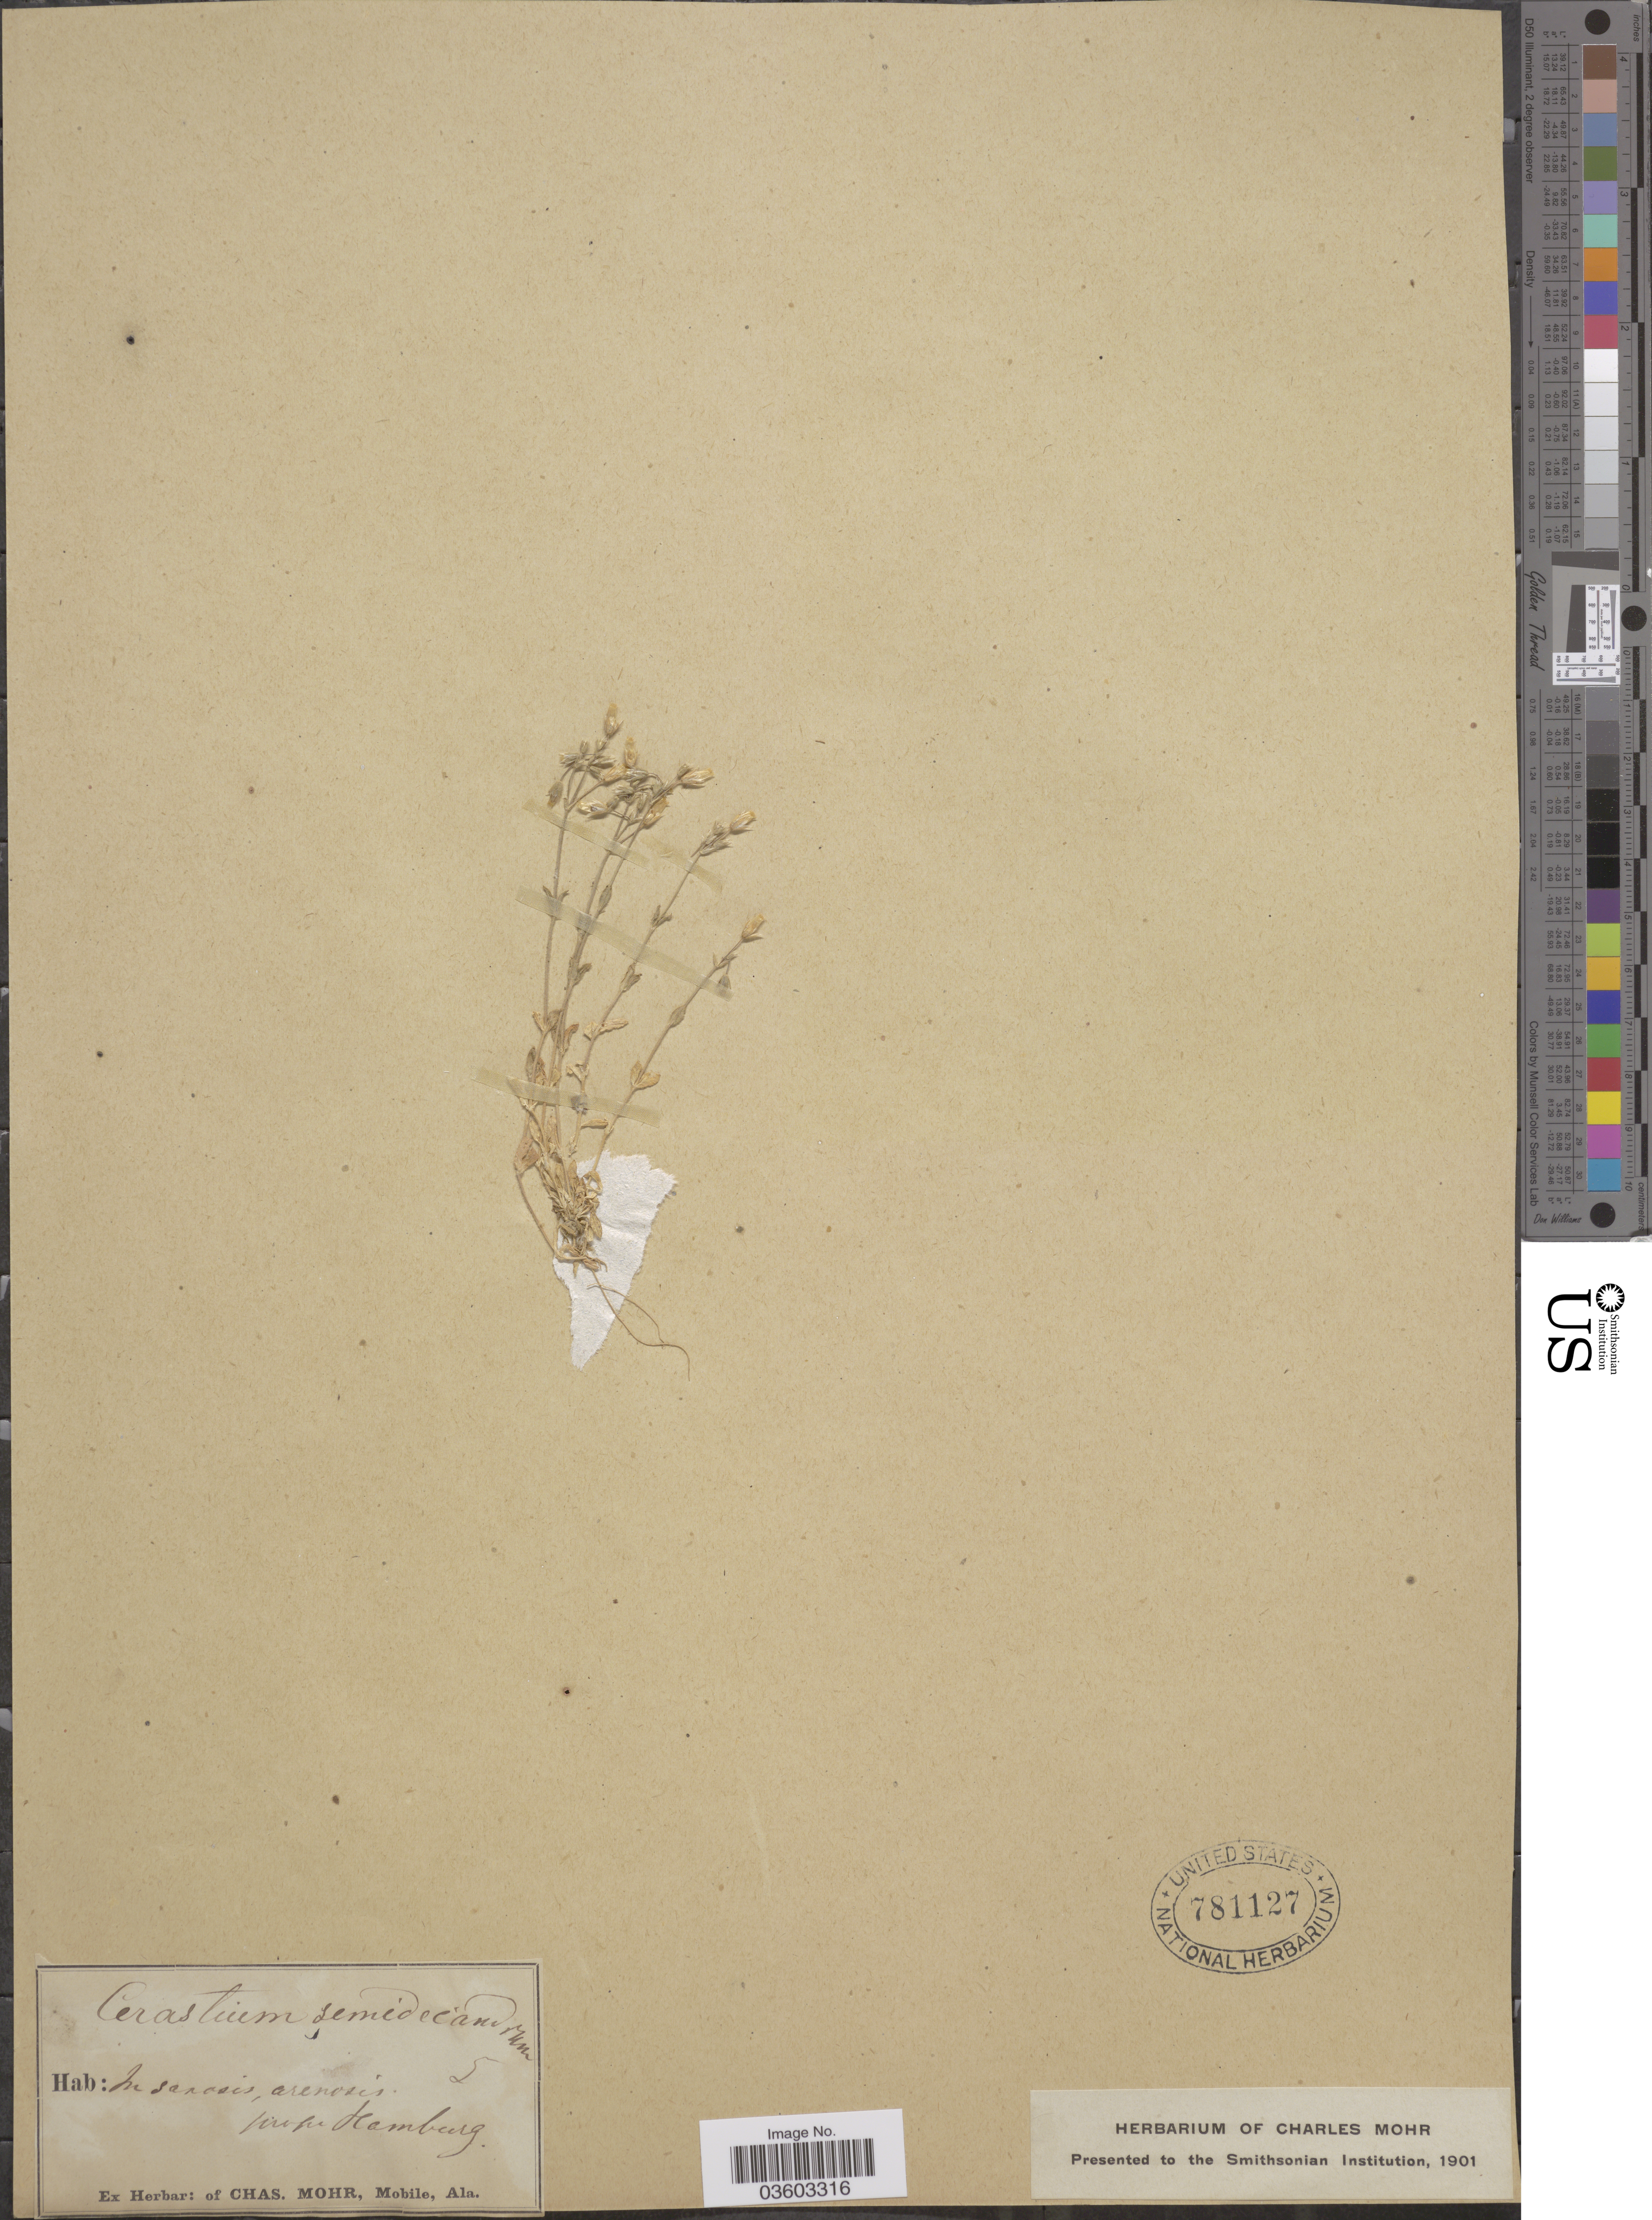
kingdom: Plantae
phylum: Tracheophyta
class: Magnoliopsida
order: Caryophyllales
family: Caryophyllaceae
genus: Cerastium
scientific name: Cerastium semidecandrum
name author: L.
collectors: ex herb. Charles Mohr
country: Germany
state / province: Hamburg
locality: Prope Hamburg.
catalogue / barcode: US 781127